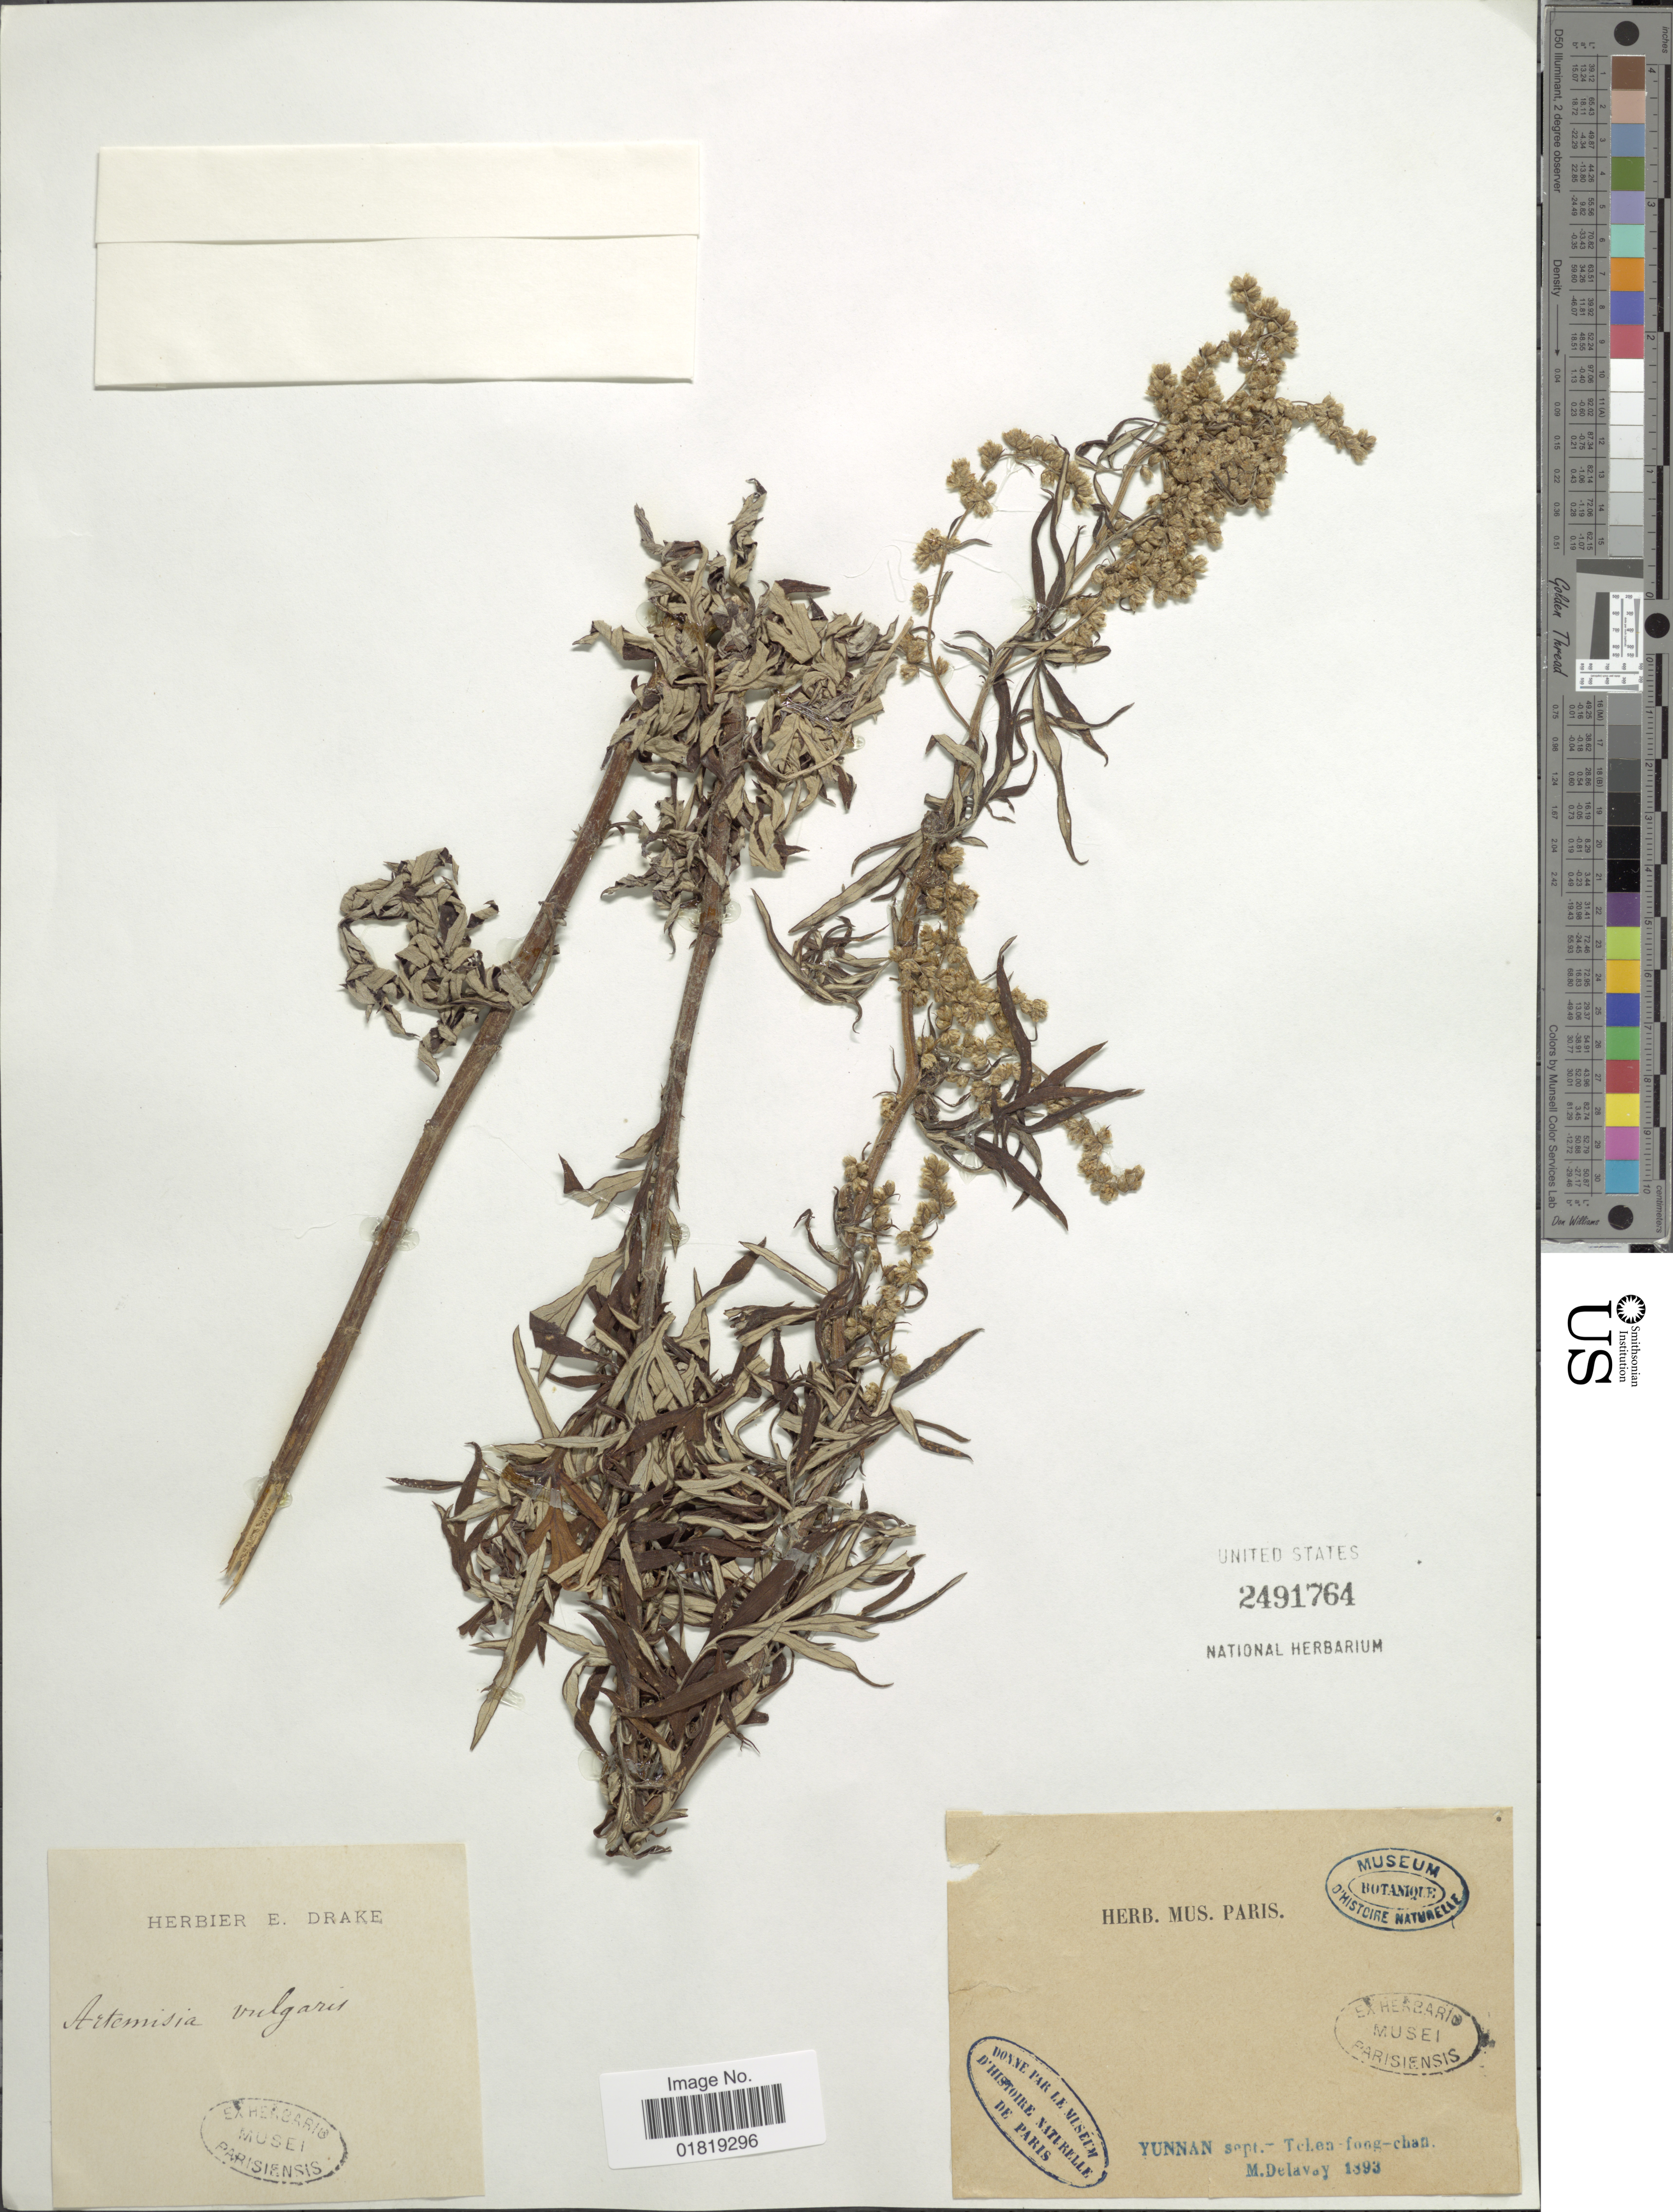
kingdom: Plantae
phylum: Tracheophyta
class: Magnoliopsida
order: Asterales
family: Asteraceae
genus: Artemisia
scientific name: Artemisia vulgaris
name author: L.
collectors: M. Delavay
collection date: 1893-09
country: China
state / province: Yunnan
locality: Telea-fong-chan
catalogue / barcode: US 2491764